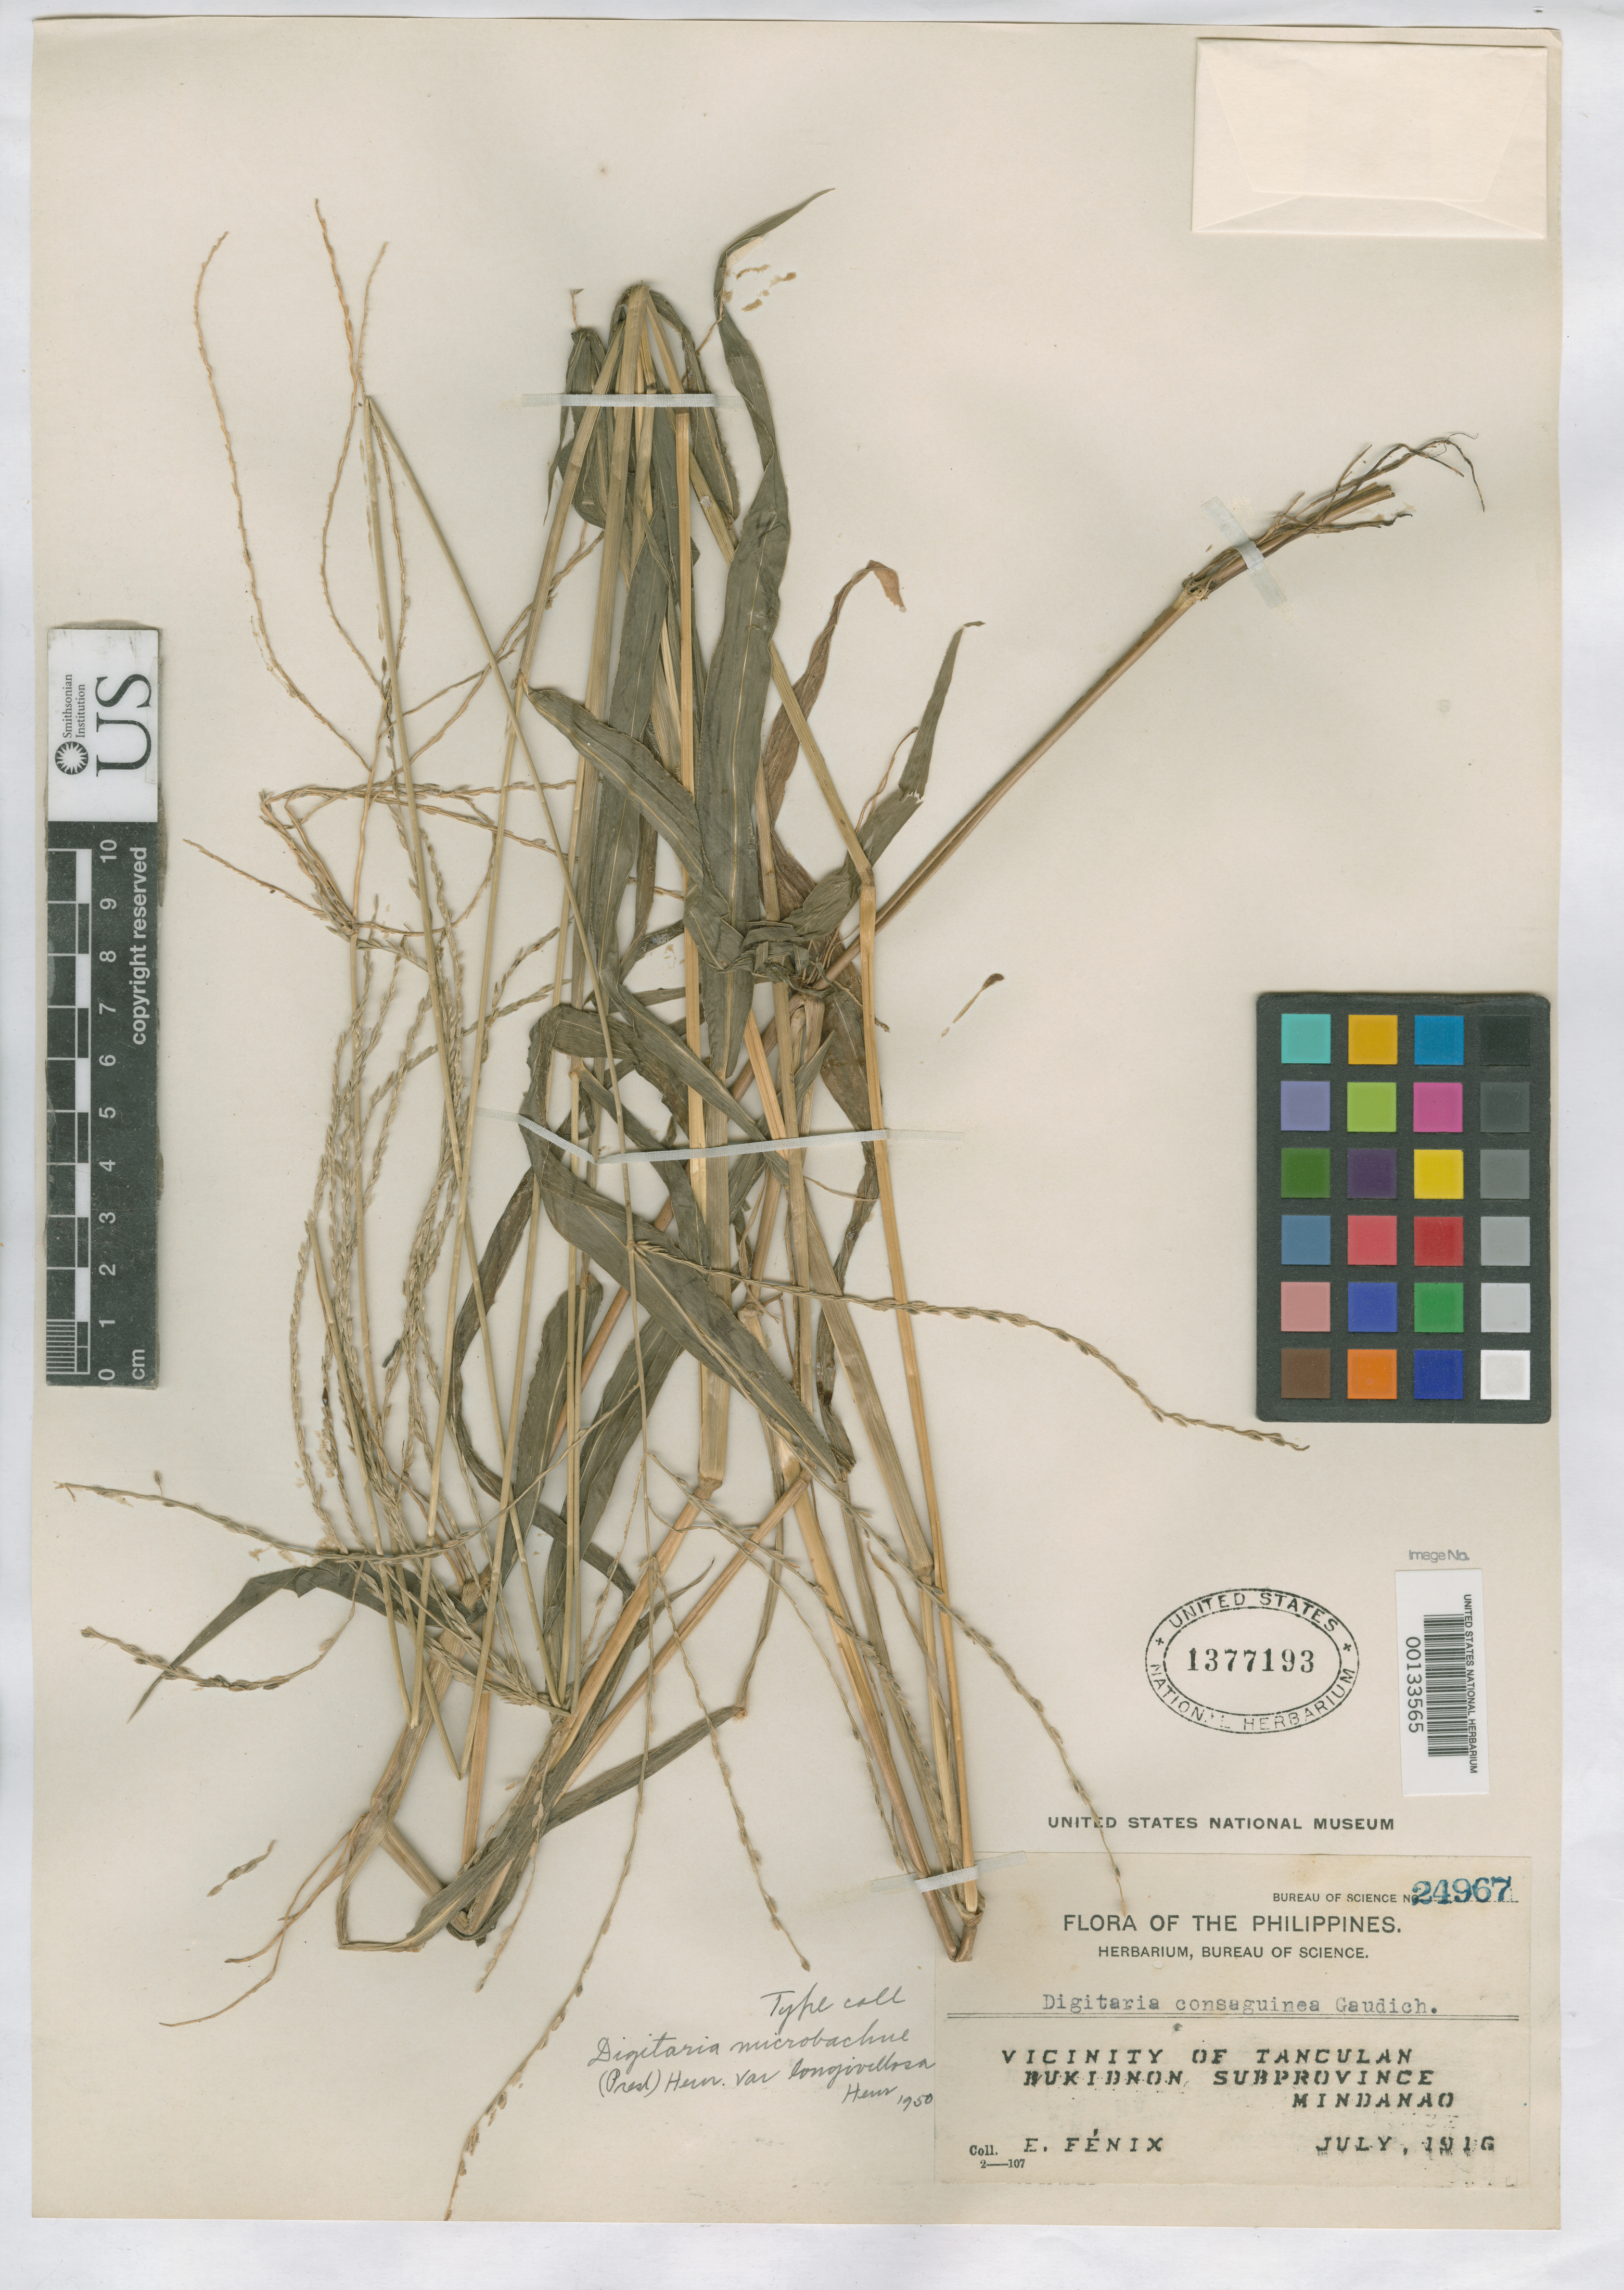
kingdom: Plantae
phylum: Tracheophyta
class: Liliopsida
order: Poales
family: Poaceae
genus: Digitaria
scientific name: Digitaria microbachne var. longivillosa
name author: Henr.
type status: Isotype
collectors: E. Fénix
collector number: Bur. Sci. 24967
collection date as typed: Jul 1916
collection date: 1916-07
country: Philippines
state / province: Northern Mindanao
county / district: Bukidnon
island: Mindanao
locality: Vicinity of Bukidnon Tanculan.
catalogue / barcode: US 1377193